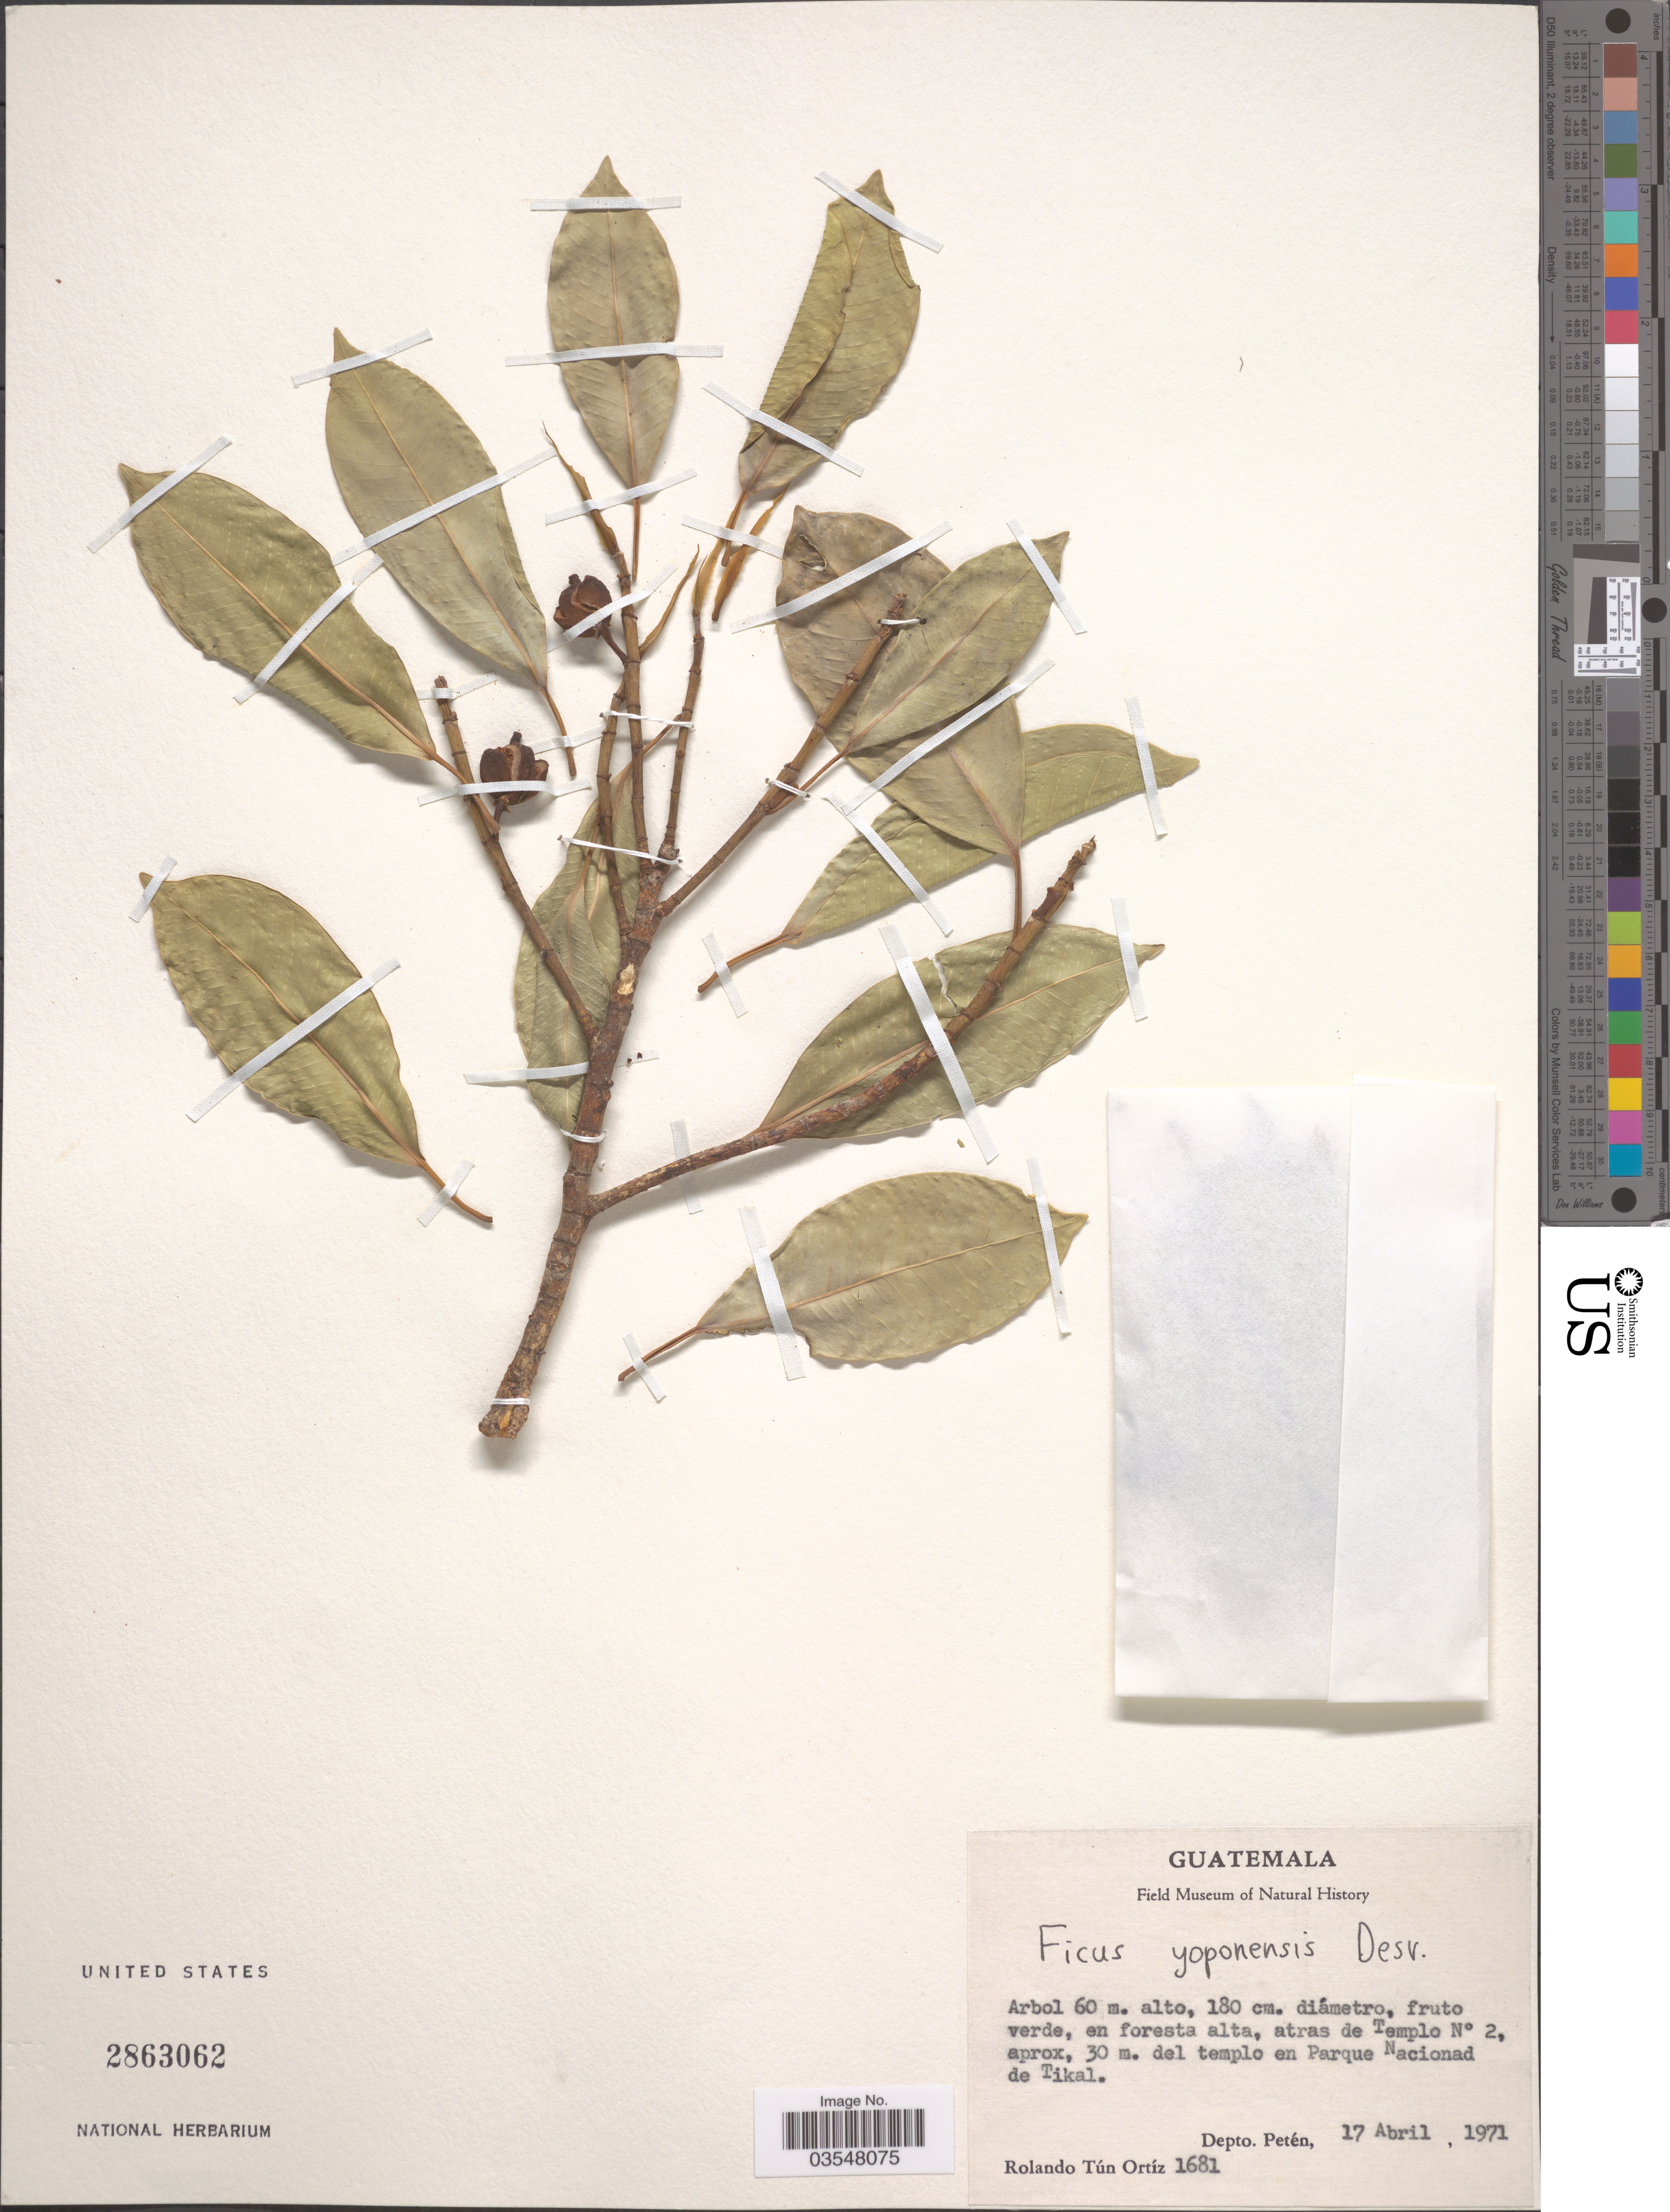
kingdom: Plantae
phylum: Tracheophyta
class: Magnoliopsida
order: Rosales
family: Moraceae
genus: Ficus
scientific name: Ficus yoponensis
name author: Desv.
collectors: R. T. Ortíz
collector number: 1681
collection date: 1971-04-17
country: Guatemala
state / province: El Peten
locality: Atras de Templo N° 2, aprox, 30 m. del templo en Parque Nacional de Tikal. Depto. Petén.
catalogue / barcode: US 2863062